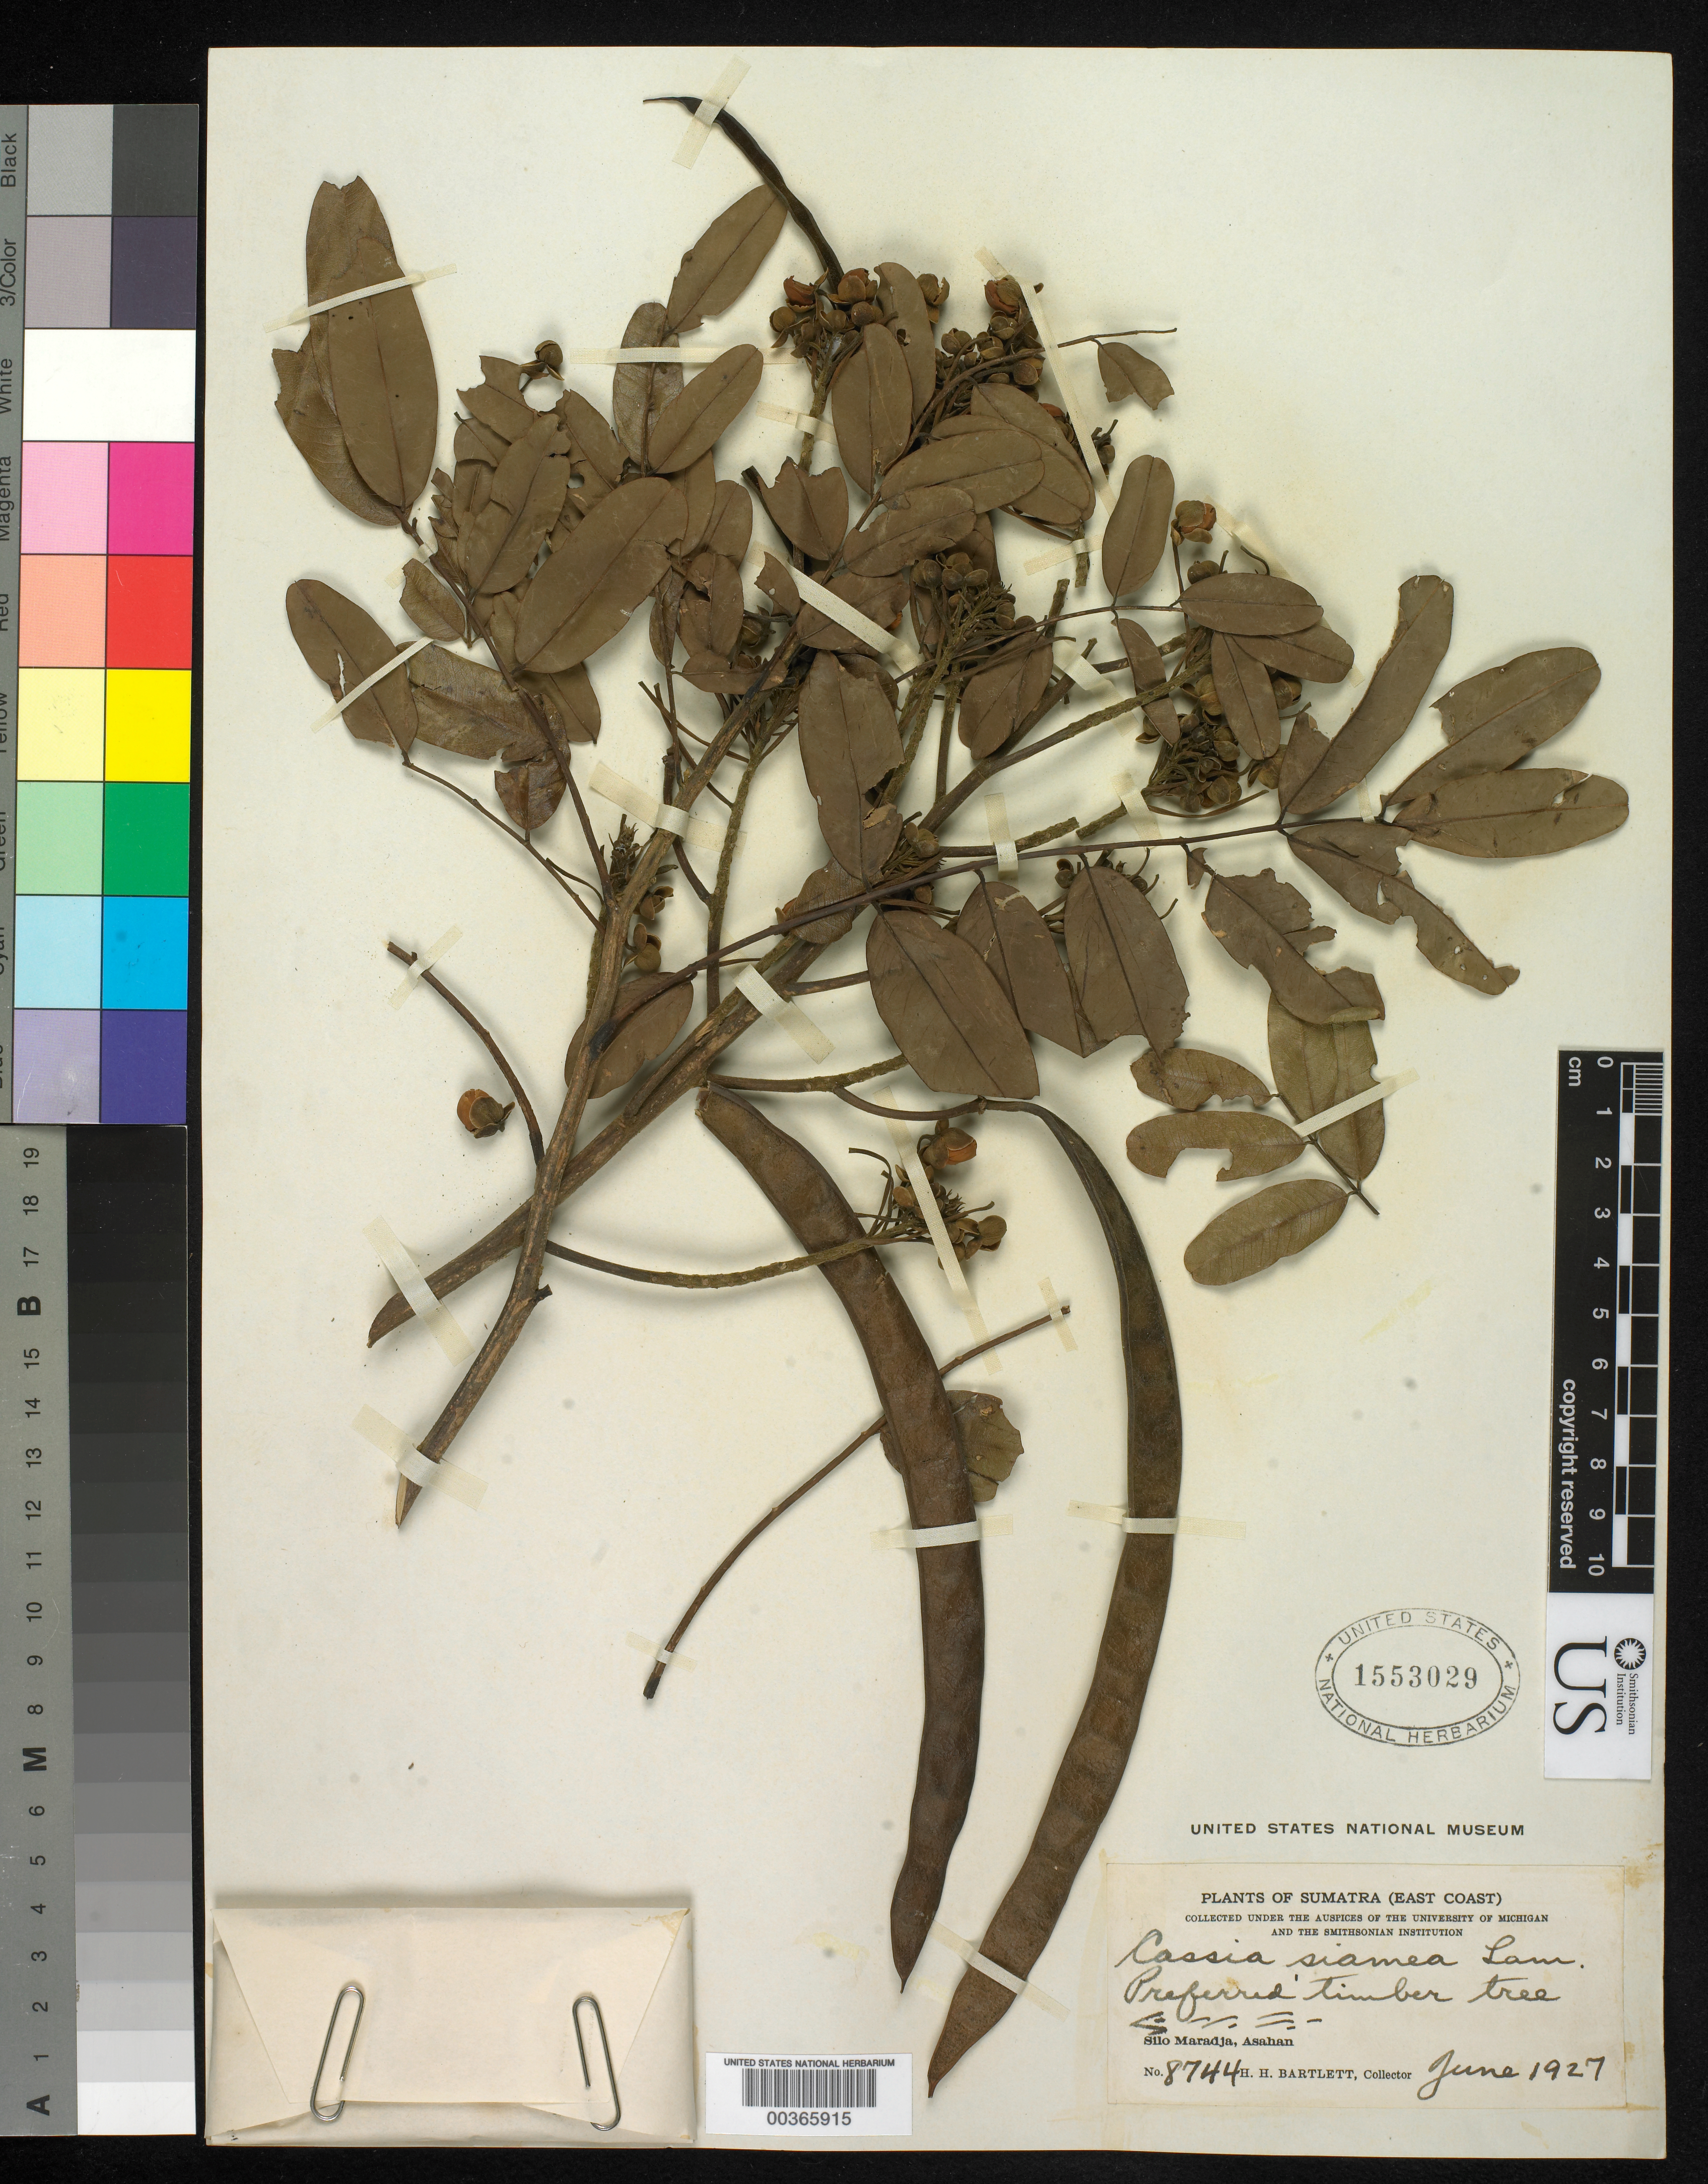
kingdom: Plantae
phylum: Tracheophyta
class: Magnoliopsida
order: Fabales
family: Fabaceae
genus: Senna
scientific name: Senna siamea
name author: (Lam.) H.S. Irwin & Barneby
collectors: H. H. Bartlett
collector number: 8744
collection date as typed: Jun 1927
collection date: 1927-06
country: Indonesia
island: Sumatra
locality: Silo maradja, asahan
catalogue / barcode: US 1553029